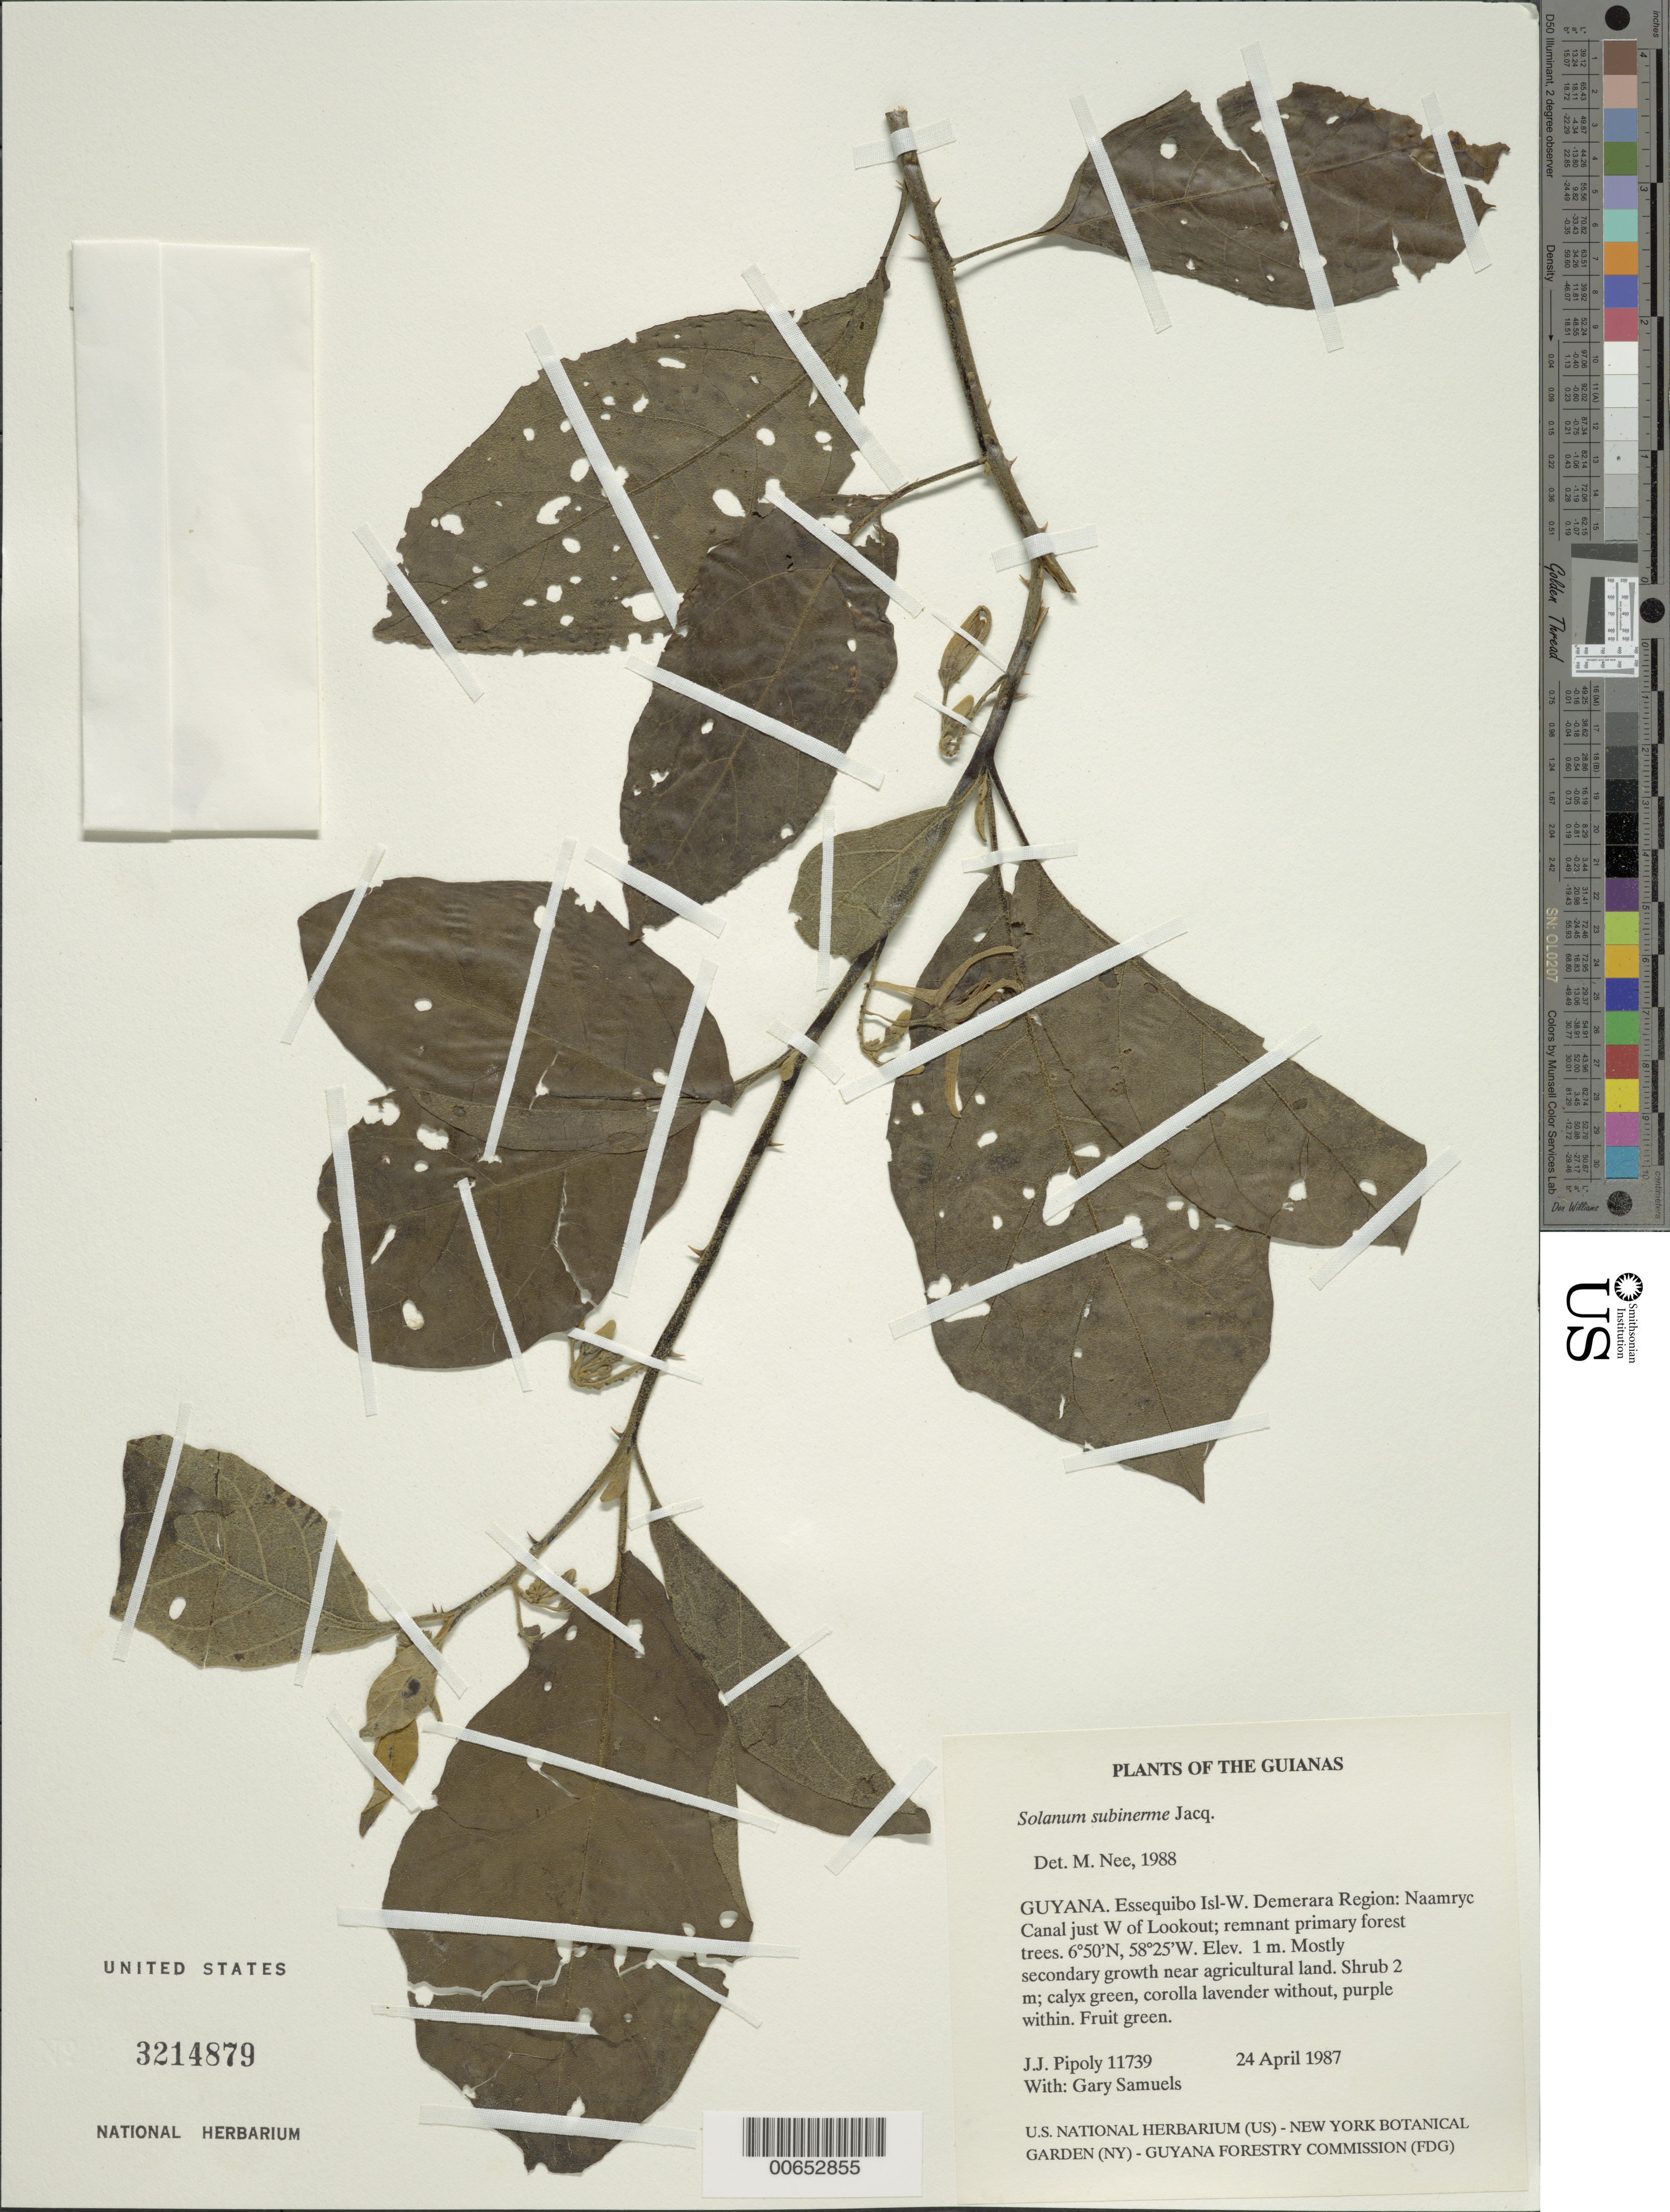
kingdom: Plantae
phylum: Tracheophyta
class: Magnoliopsida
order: Solanales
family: Solanaceae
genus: Solanum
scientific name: Solanum subinerme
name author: Jacq.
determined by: Nee, Michael H.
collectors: J. J. Pipoly & G. Samuels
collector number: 11739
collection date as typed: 4 Apr 1987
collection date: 1987-04-04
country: Guyana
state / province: Essequibo Isl-W. Demerara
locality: Naamryck Canal just W of Lookout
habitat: Remnant primary forest trees. Mostly secondary growth near agricultural land.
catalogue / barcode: US 3214879